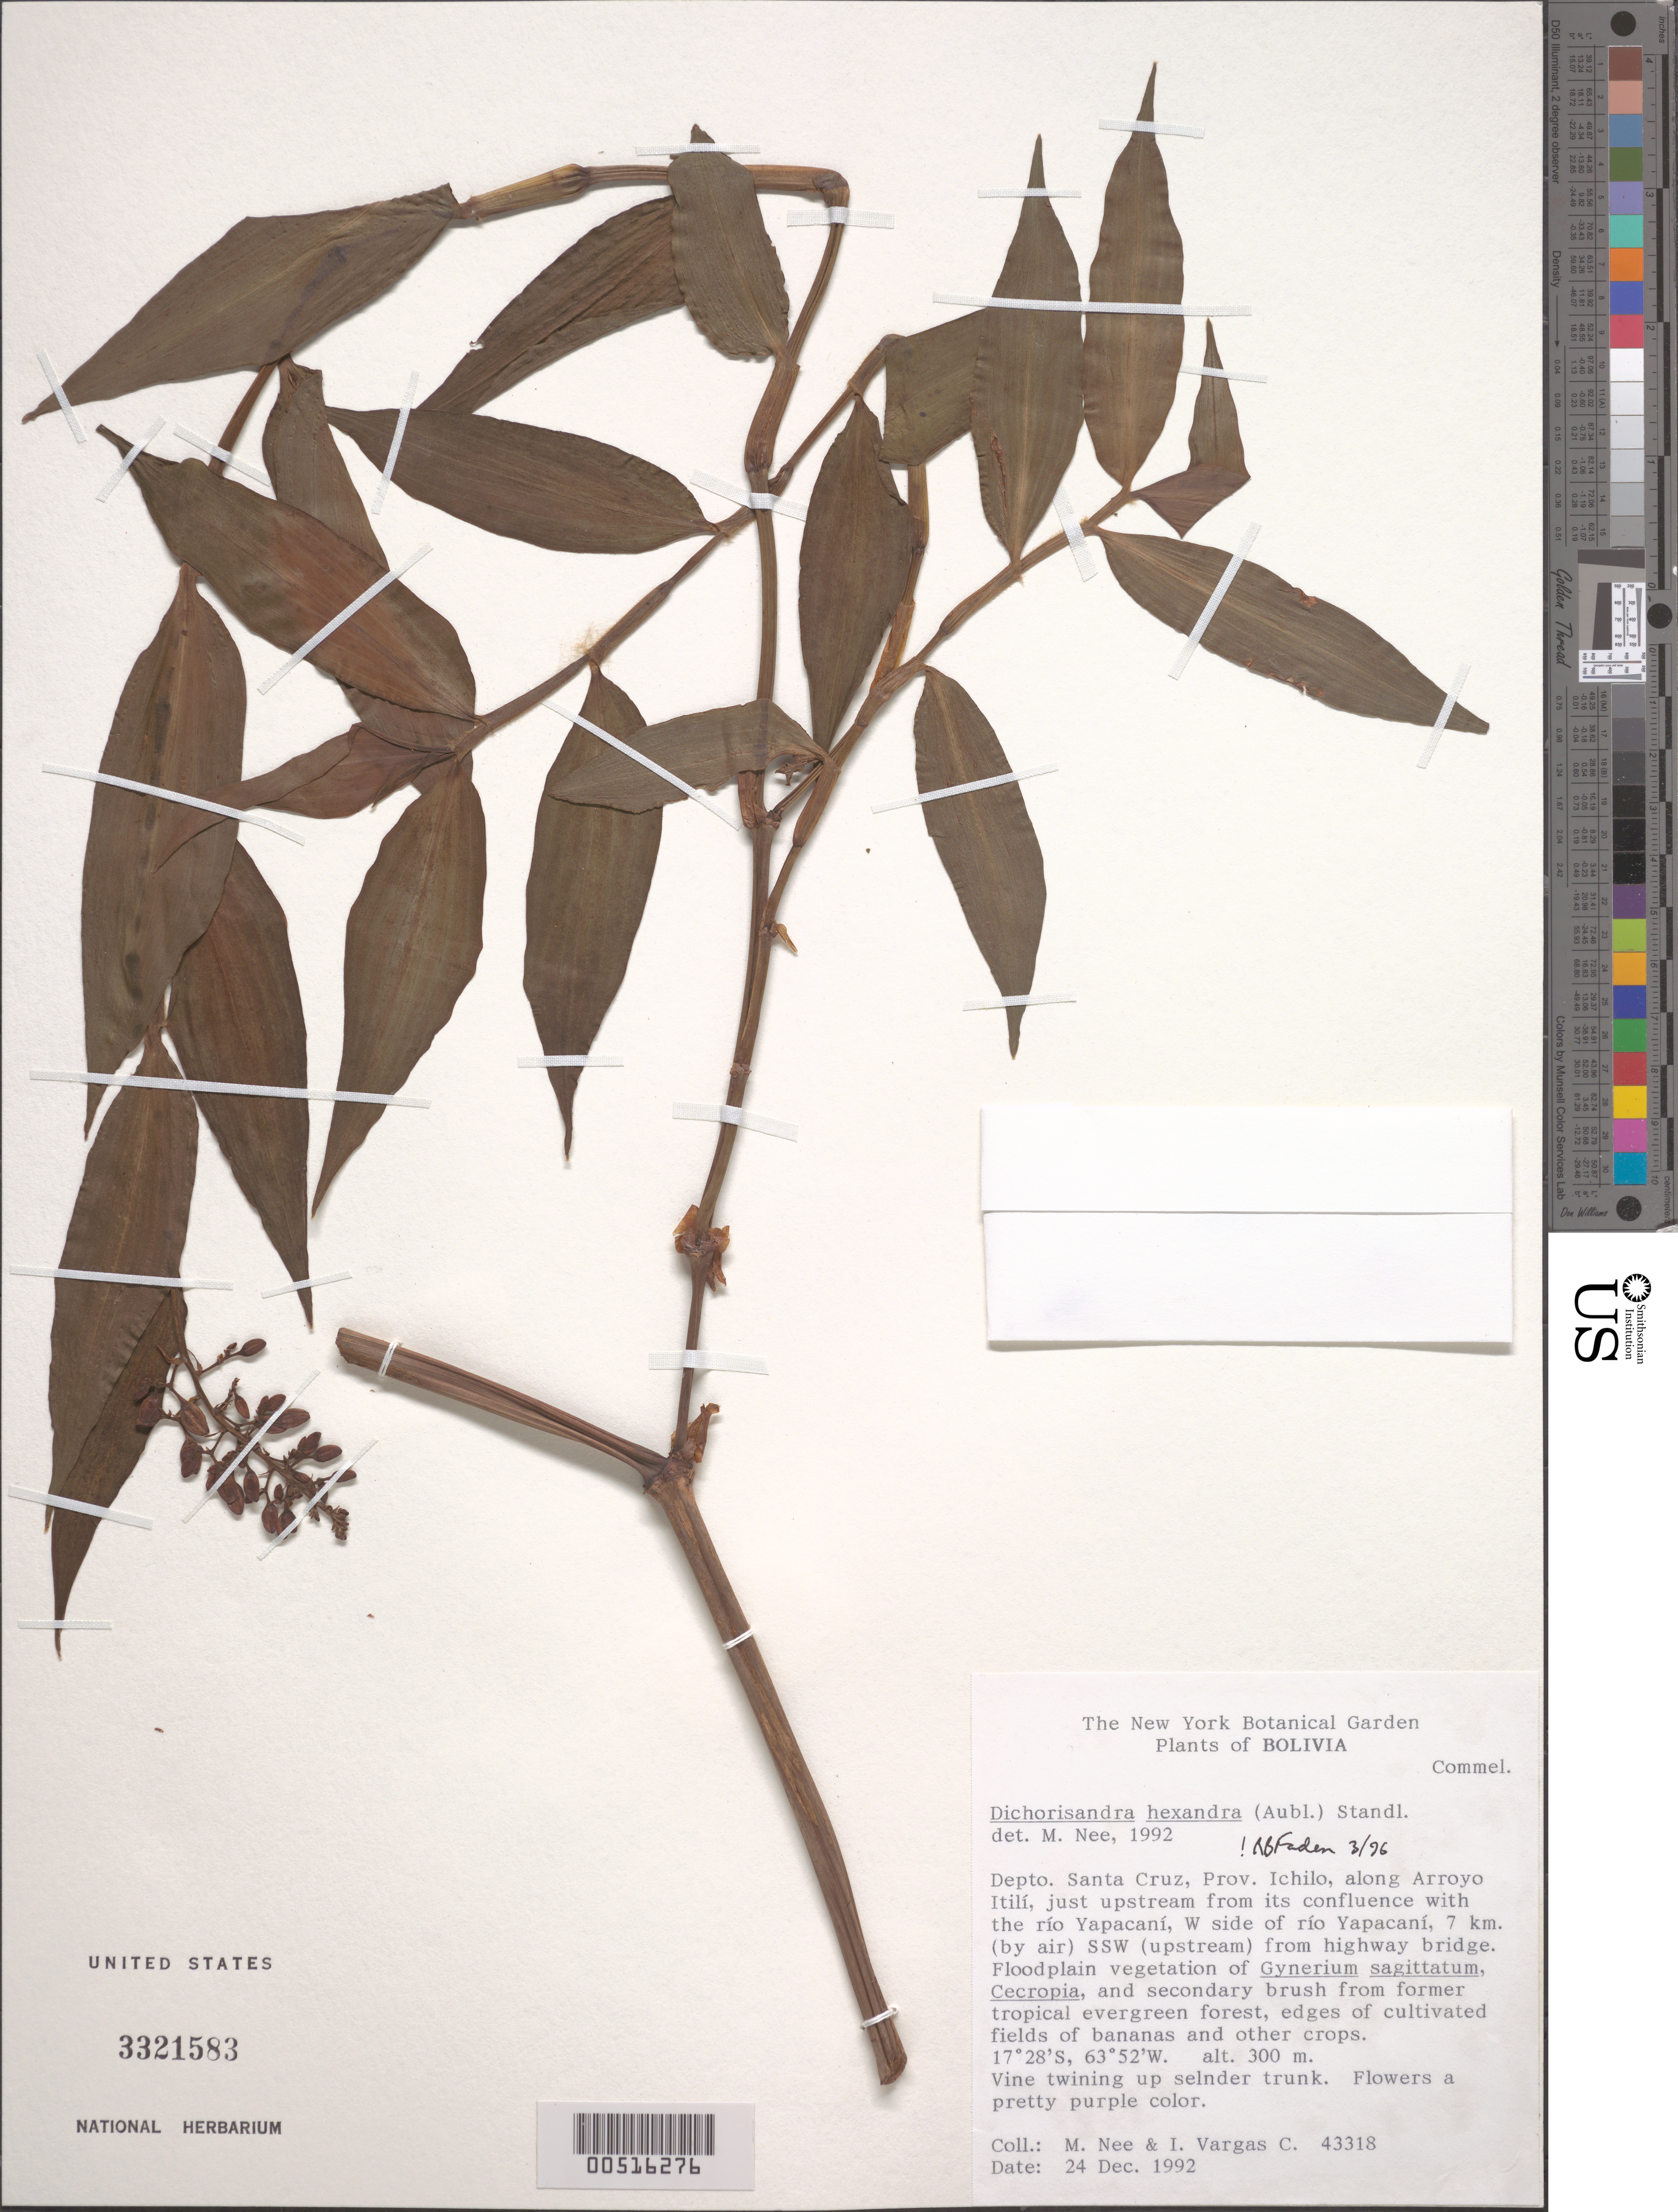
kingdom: Plantae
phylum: Tracheophyta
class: Liliopsida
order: Commelinales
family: Commelinaceae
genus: Dichorisandra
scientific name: Dichorisandra hexandra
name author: (Aubl.) Standl.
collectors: M. Nee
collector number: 43318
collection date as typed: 24 Dec 1992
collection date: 1992-12-24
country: Bolivia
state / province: Santa Cruz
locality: Ichilo, along Arroyo Itili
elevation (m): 300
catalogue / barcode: US 3321583